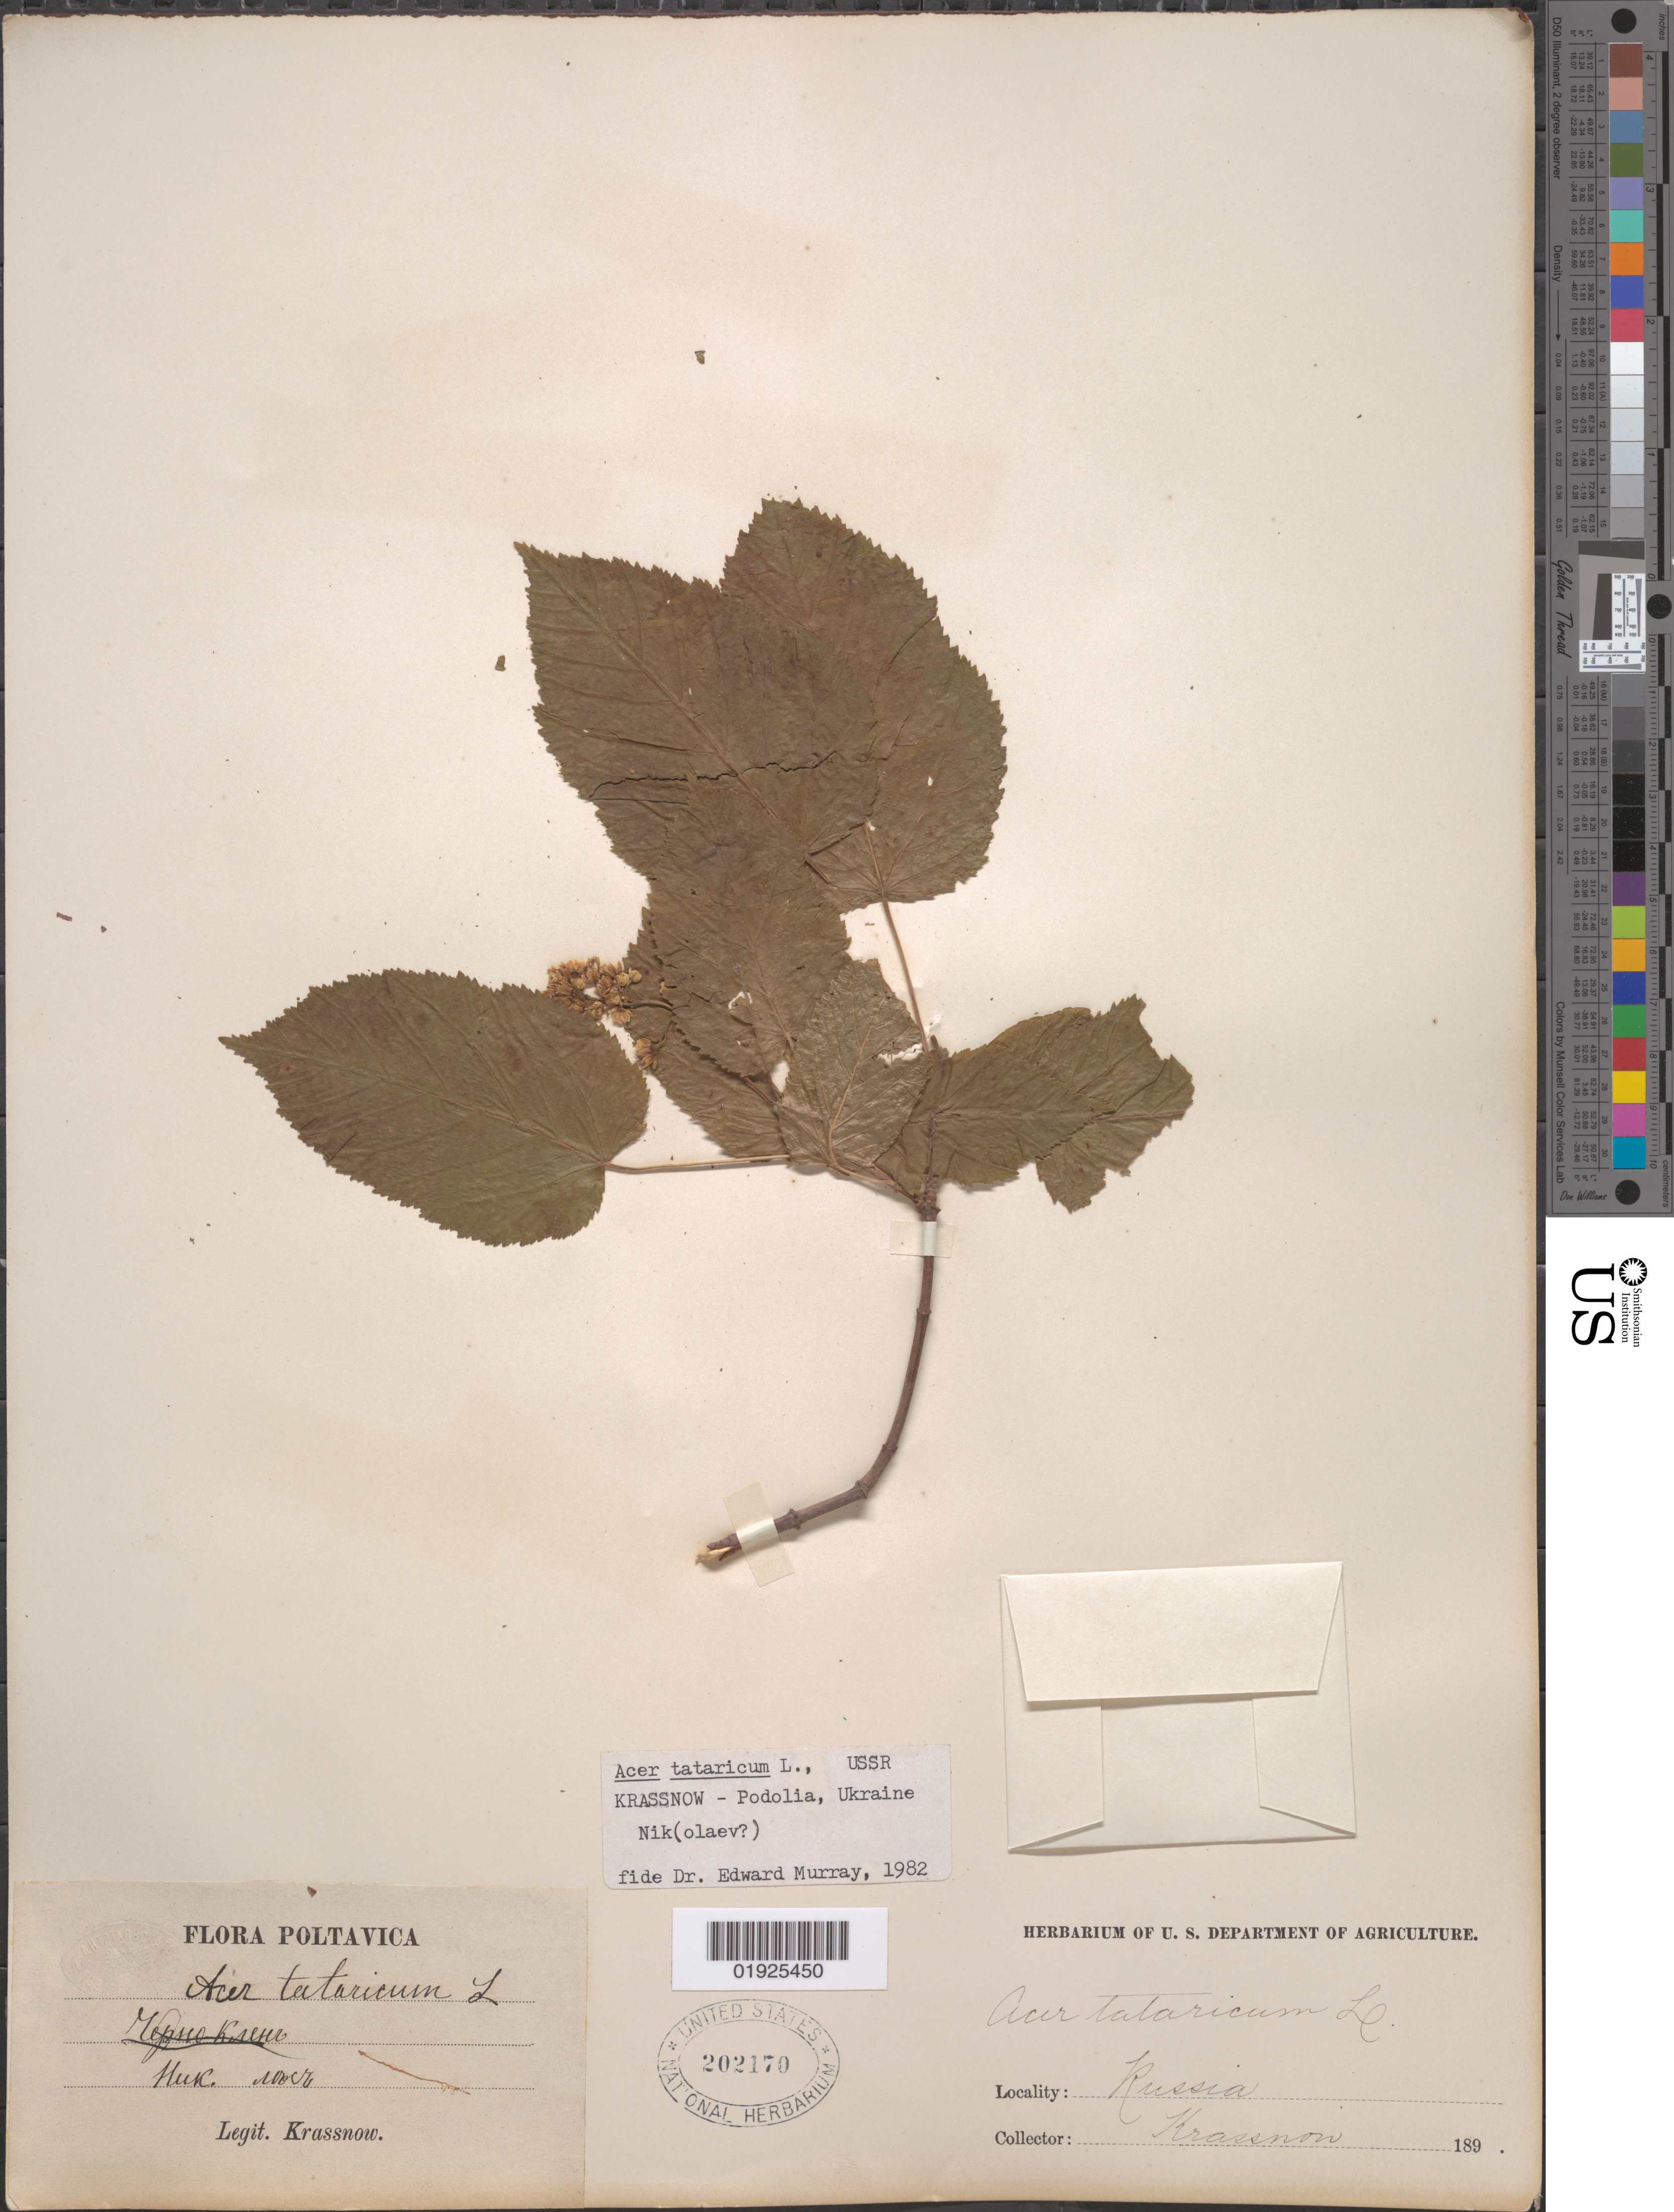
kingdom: Plantae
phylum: Tracheophyta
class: Magnoliopsida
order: Sapindales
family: Sapindaceae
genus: Acer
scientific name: Acer tataricum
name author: L.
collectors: -. Krassnow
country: Ukraine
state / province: Poltava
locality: Poltavica. Podolia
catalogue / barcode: US 202170